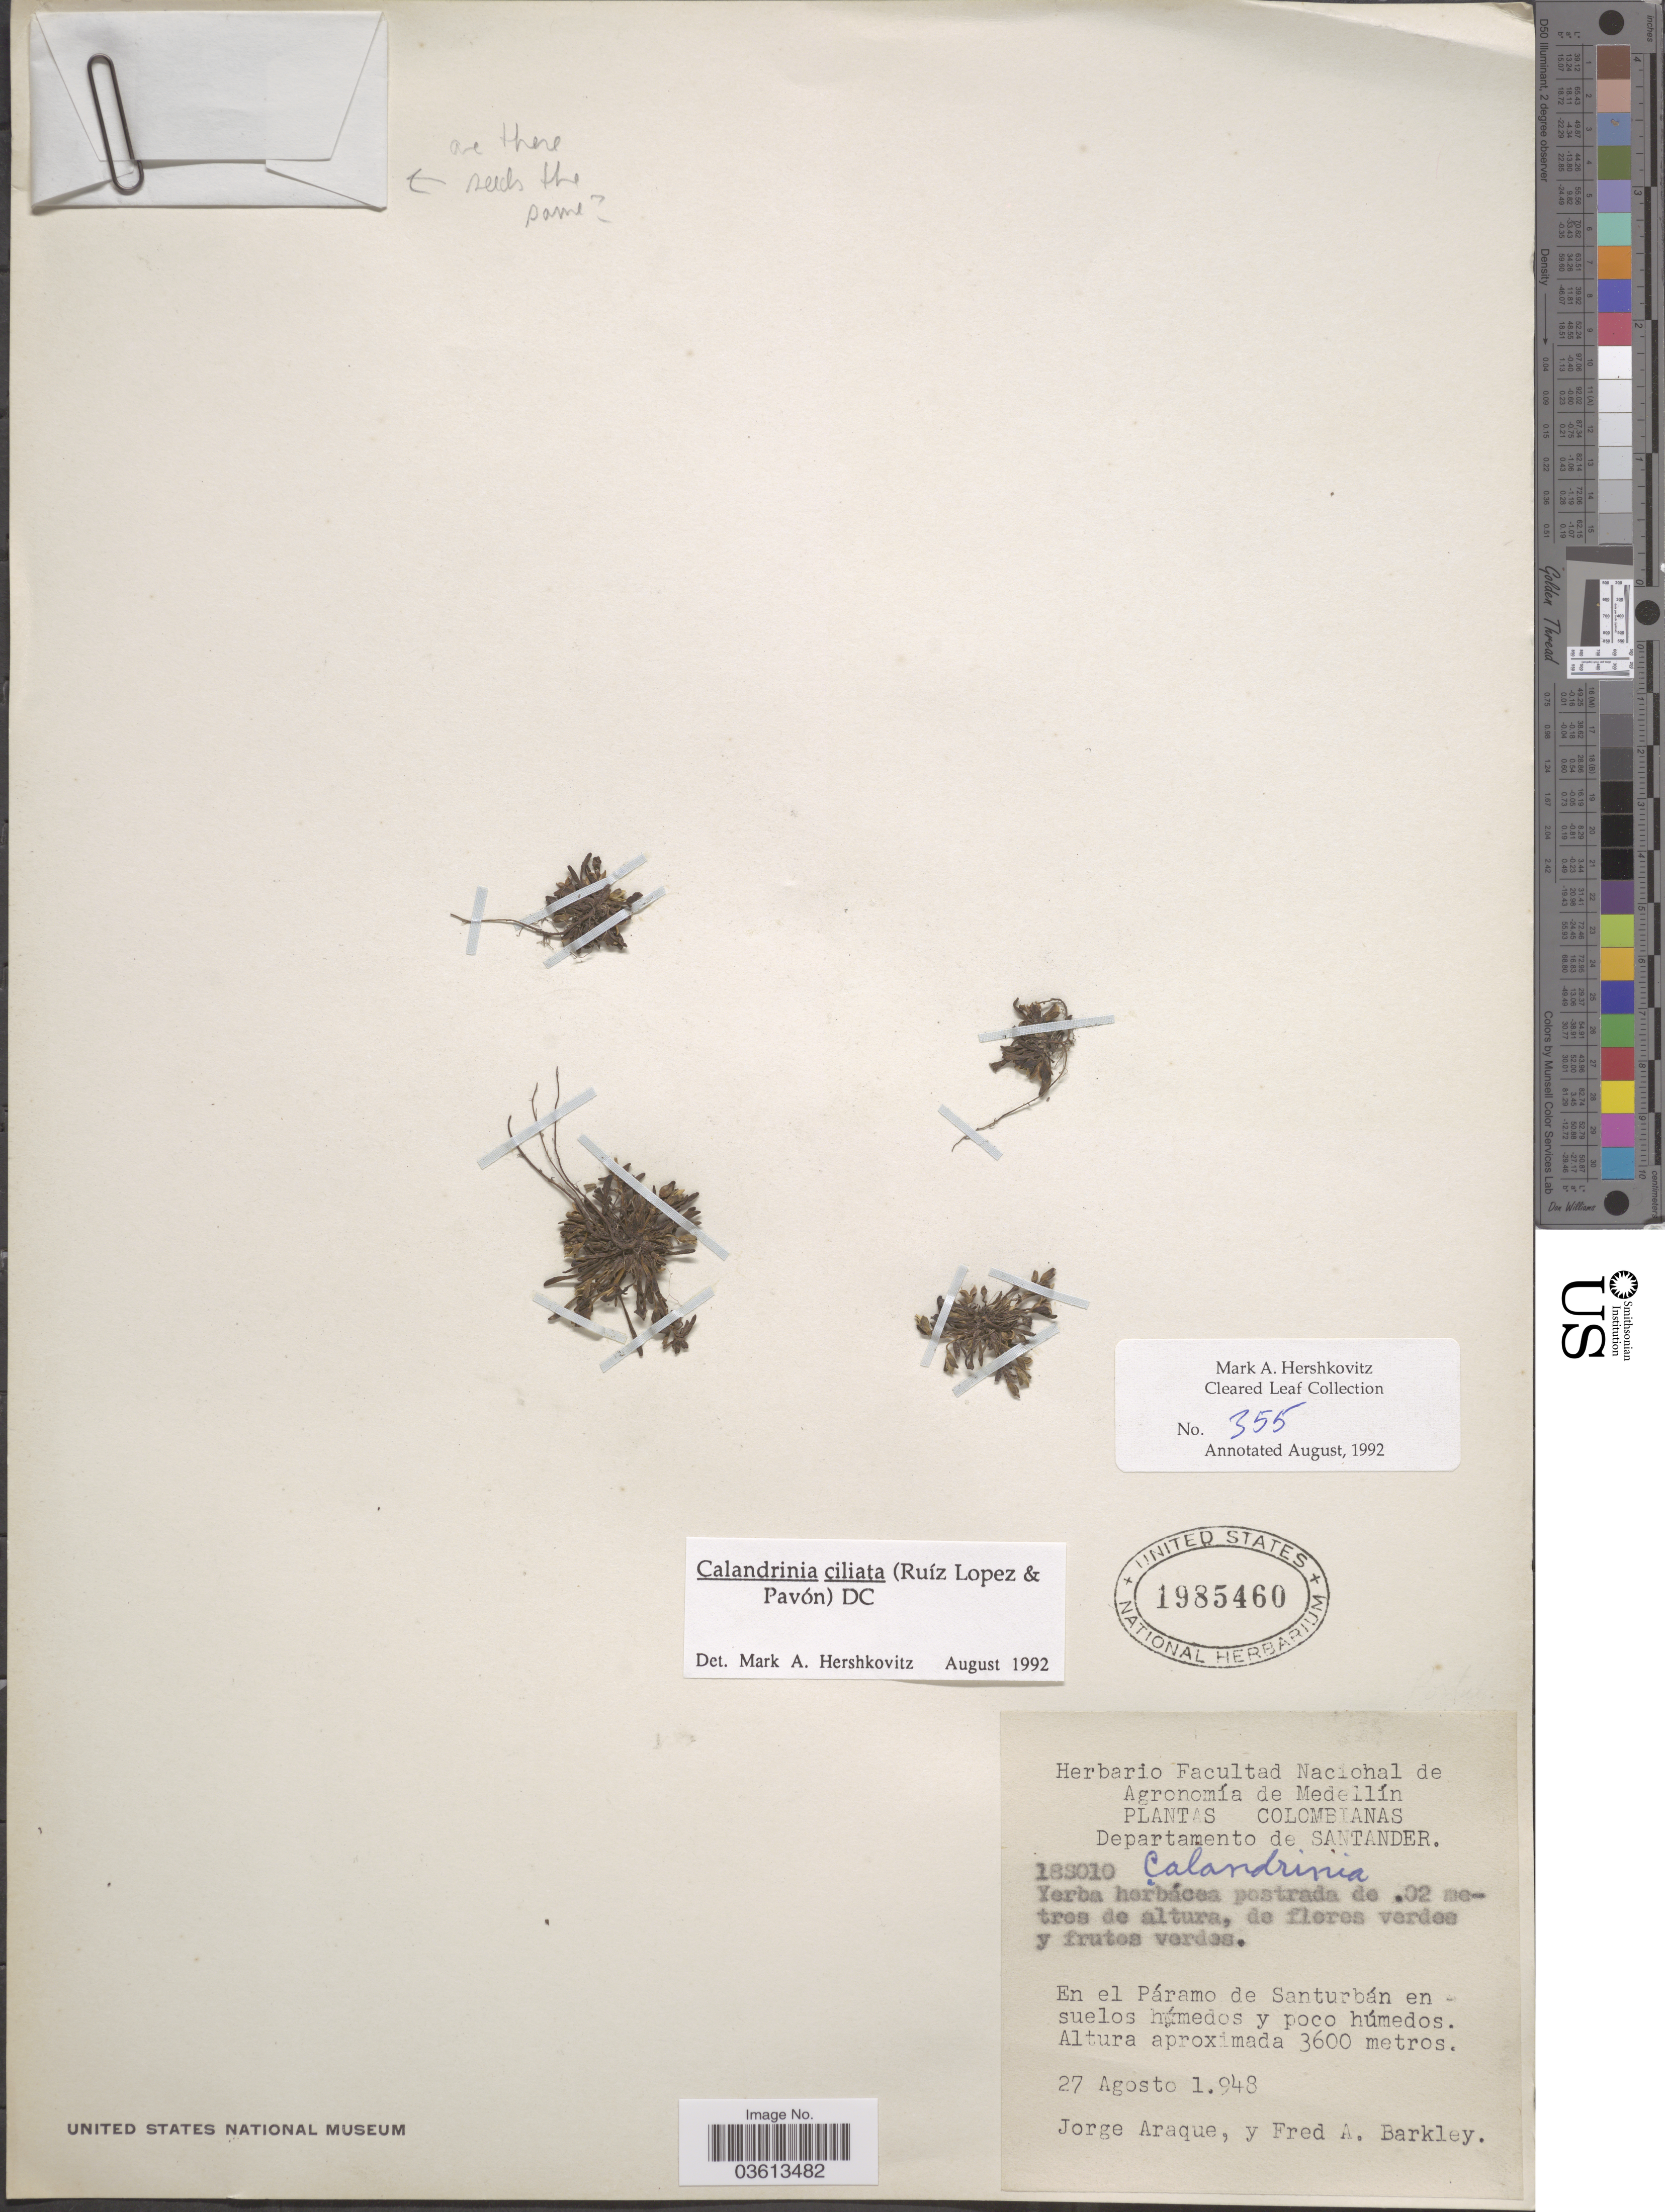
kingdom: Plantae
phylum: Tracheophyta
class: Magnoliopsida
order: Caryophyllales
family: Montiaceae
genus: Calandrinia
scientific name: Calandrinia ciliata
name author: (Ruiz & Pav.) DC.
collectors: J. Araque & F. A. Barkley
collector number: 18S010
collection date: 1948-08-27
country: Colombia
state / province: Santander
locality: Departamento de Santander. En el Páramo de Santurbán en suelos húmedos y poco húmedos.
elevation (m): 3600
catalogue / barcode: US 1985460